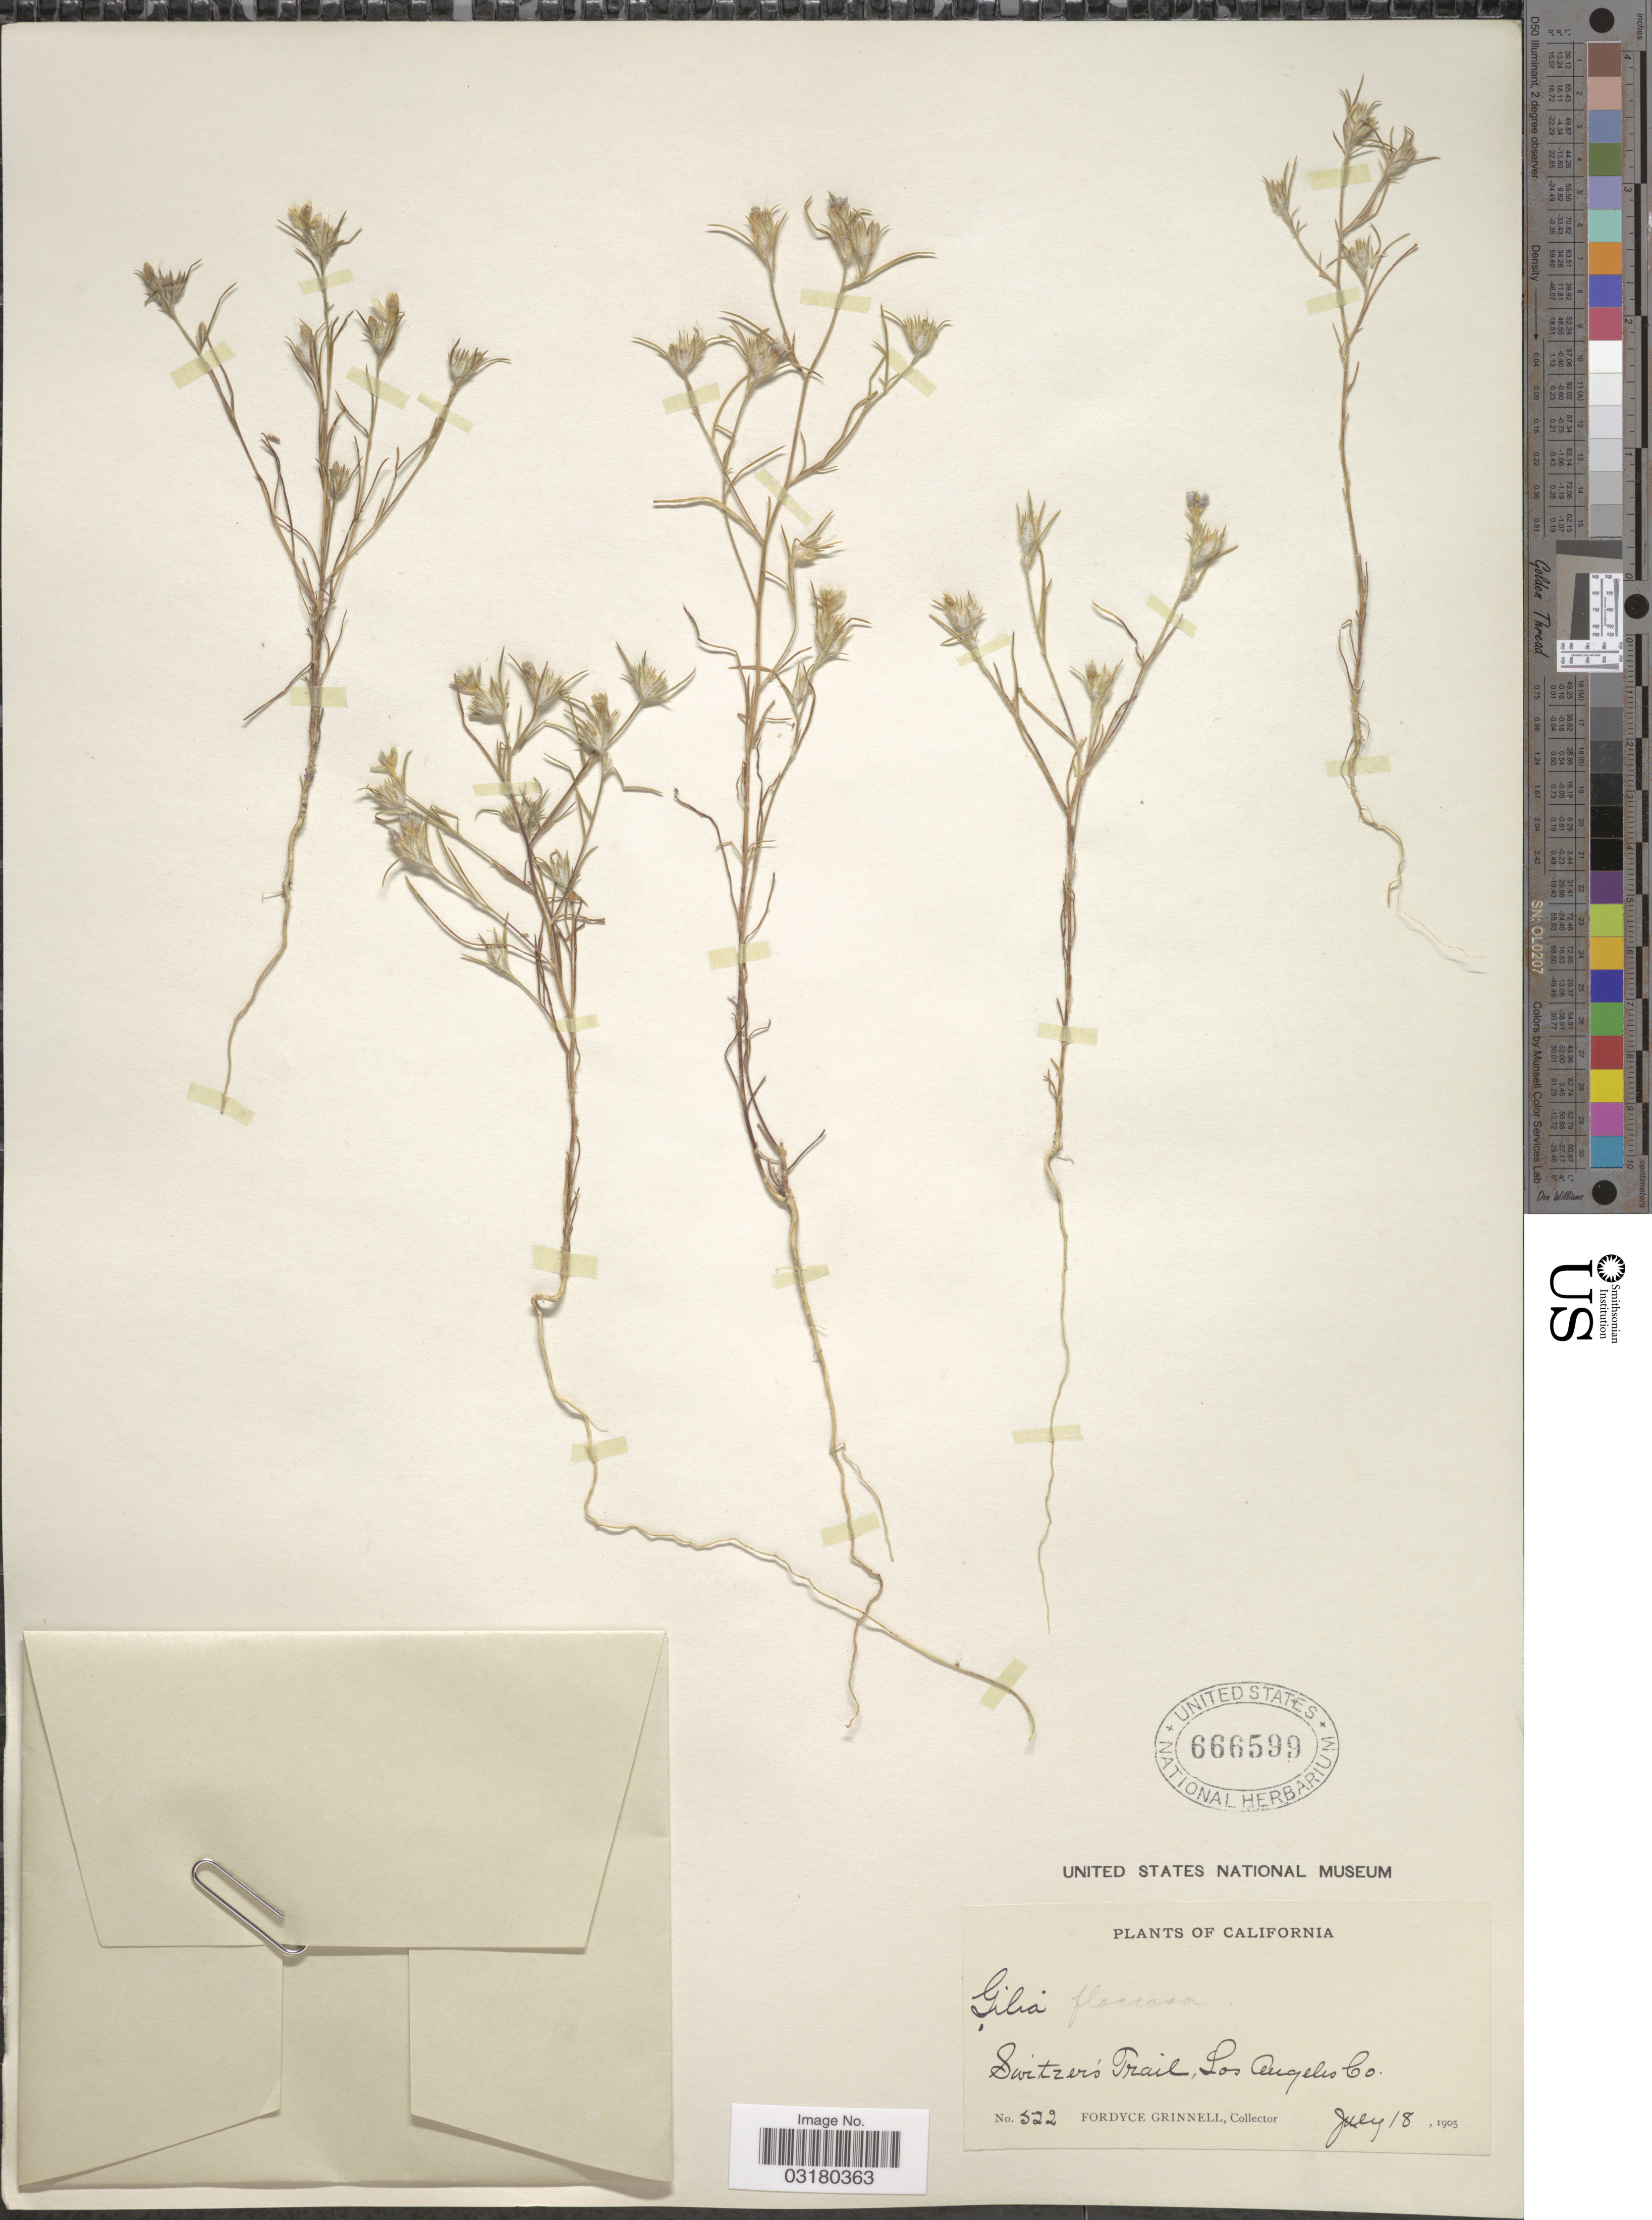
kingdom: Plantae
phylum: Tracheophyta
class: Magnoliopsida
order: Ericales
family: Polemoniaceae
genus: Eriastrum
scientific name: Eriastrum sp.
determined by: Strong, Mark T., (BOT), Smithsonian Institution - National Museum of Natural History (UNITED STATES)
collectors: F. Grinnell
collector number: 522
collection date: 1905-07-18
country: United States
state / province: California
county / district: Los Angeles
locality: Switzer's Trail, Los Angeles Co.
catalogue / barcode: US 666599